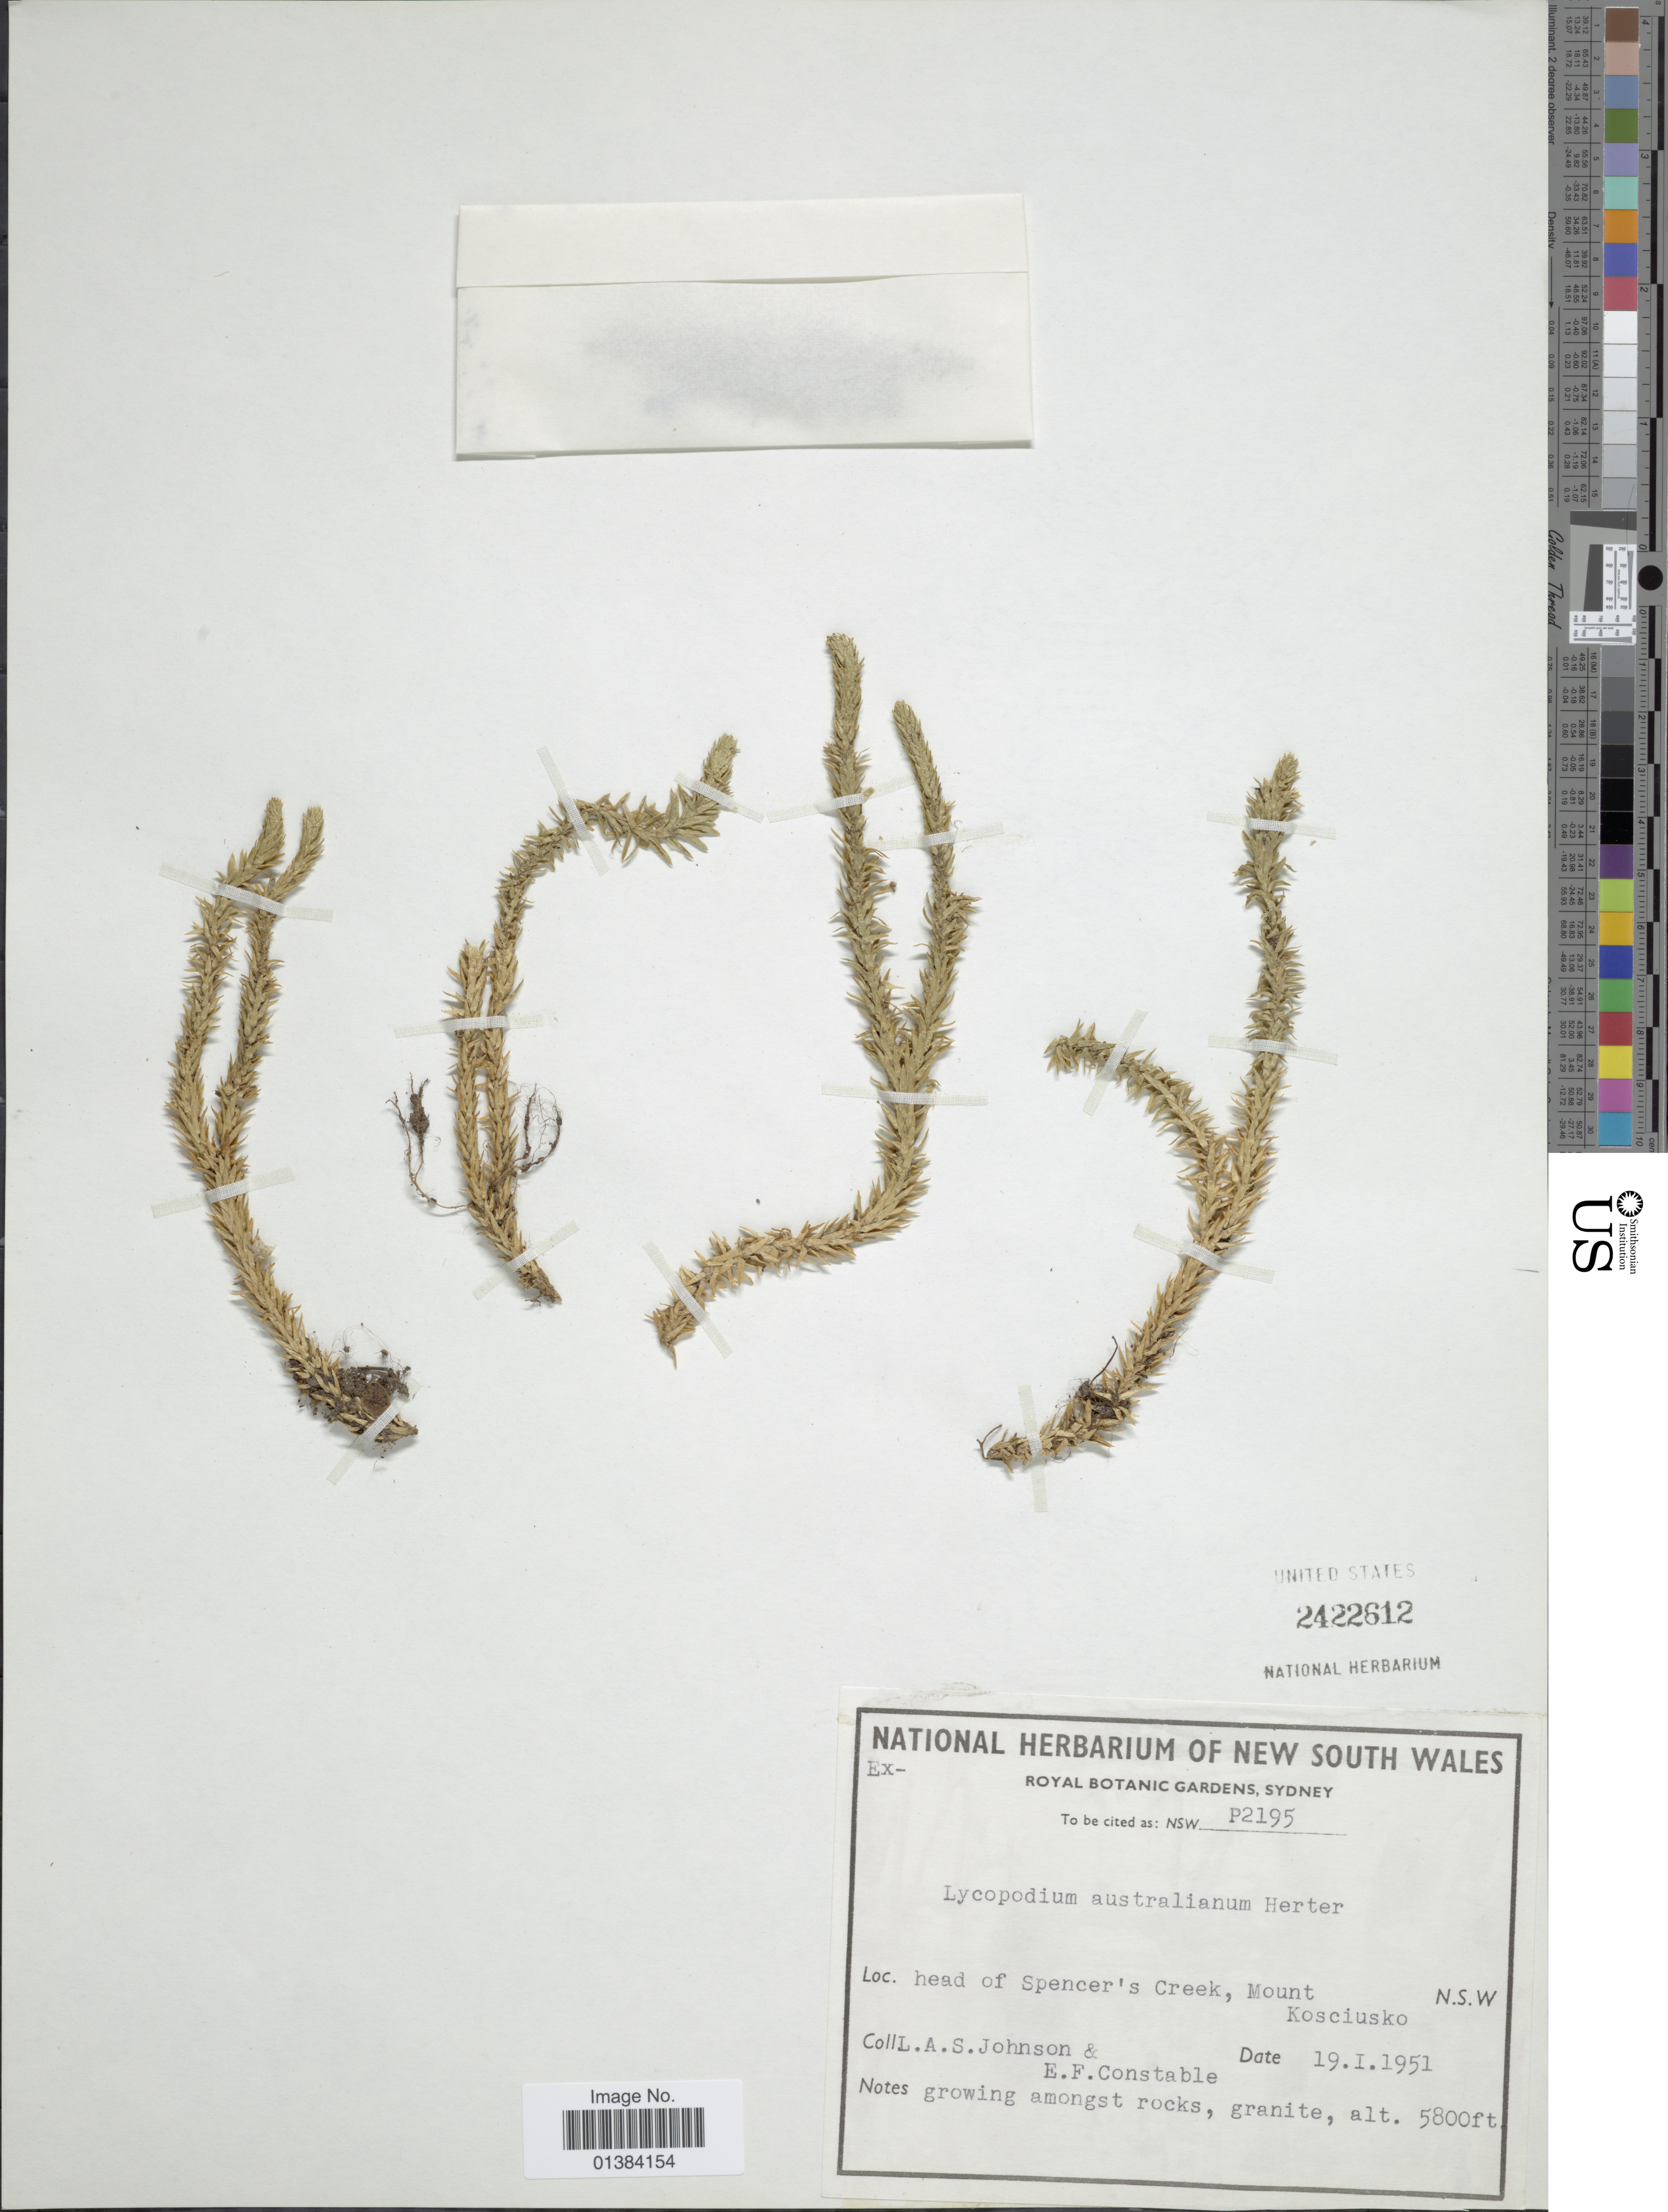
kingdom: Plantae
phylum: Tracheophyta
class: Lycopodiopsida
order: Lycopodiales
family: Lycopodiaceae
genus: Huperzia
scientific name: Huperzia selago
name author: (L.) Bernh. ex Schrank & Mart.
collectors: L. A. S. Johnson & E. F. Constable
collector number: NSWP2195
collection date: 1951-01-19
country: Australia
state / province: New South Wales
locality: Head of Spencer's Creek, Mount Kosciusko.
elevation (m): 1768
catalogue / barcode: US 2422612